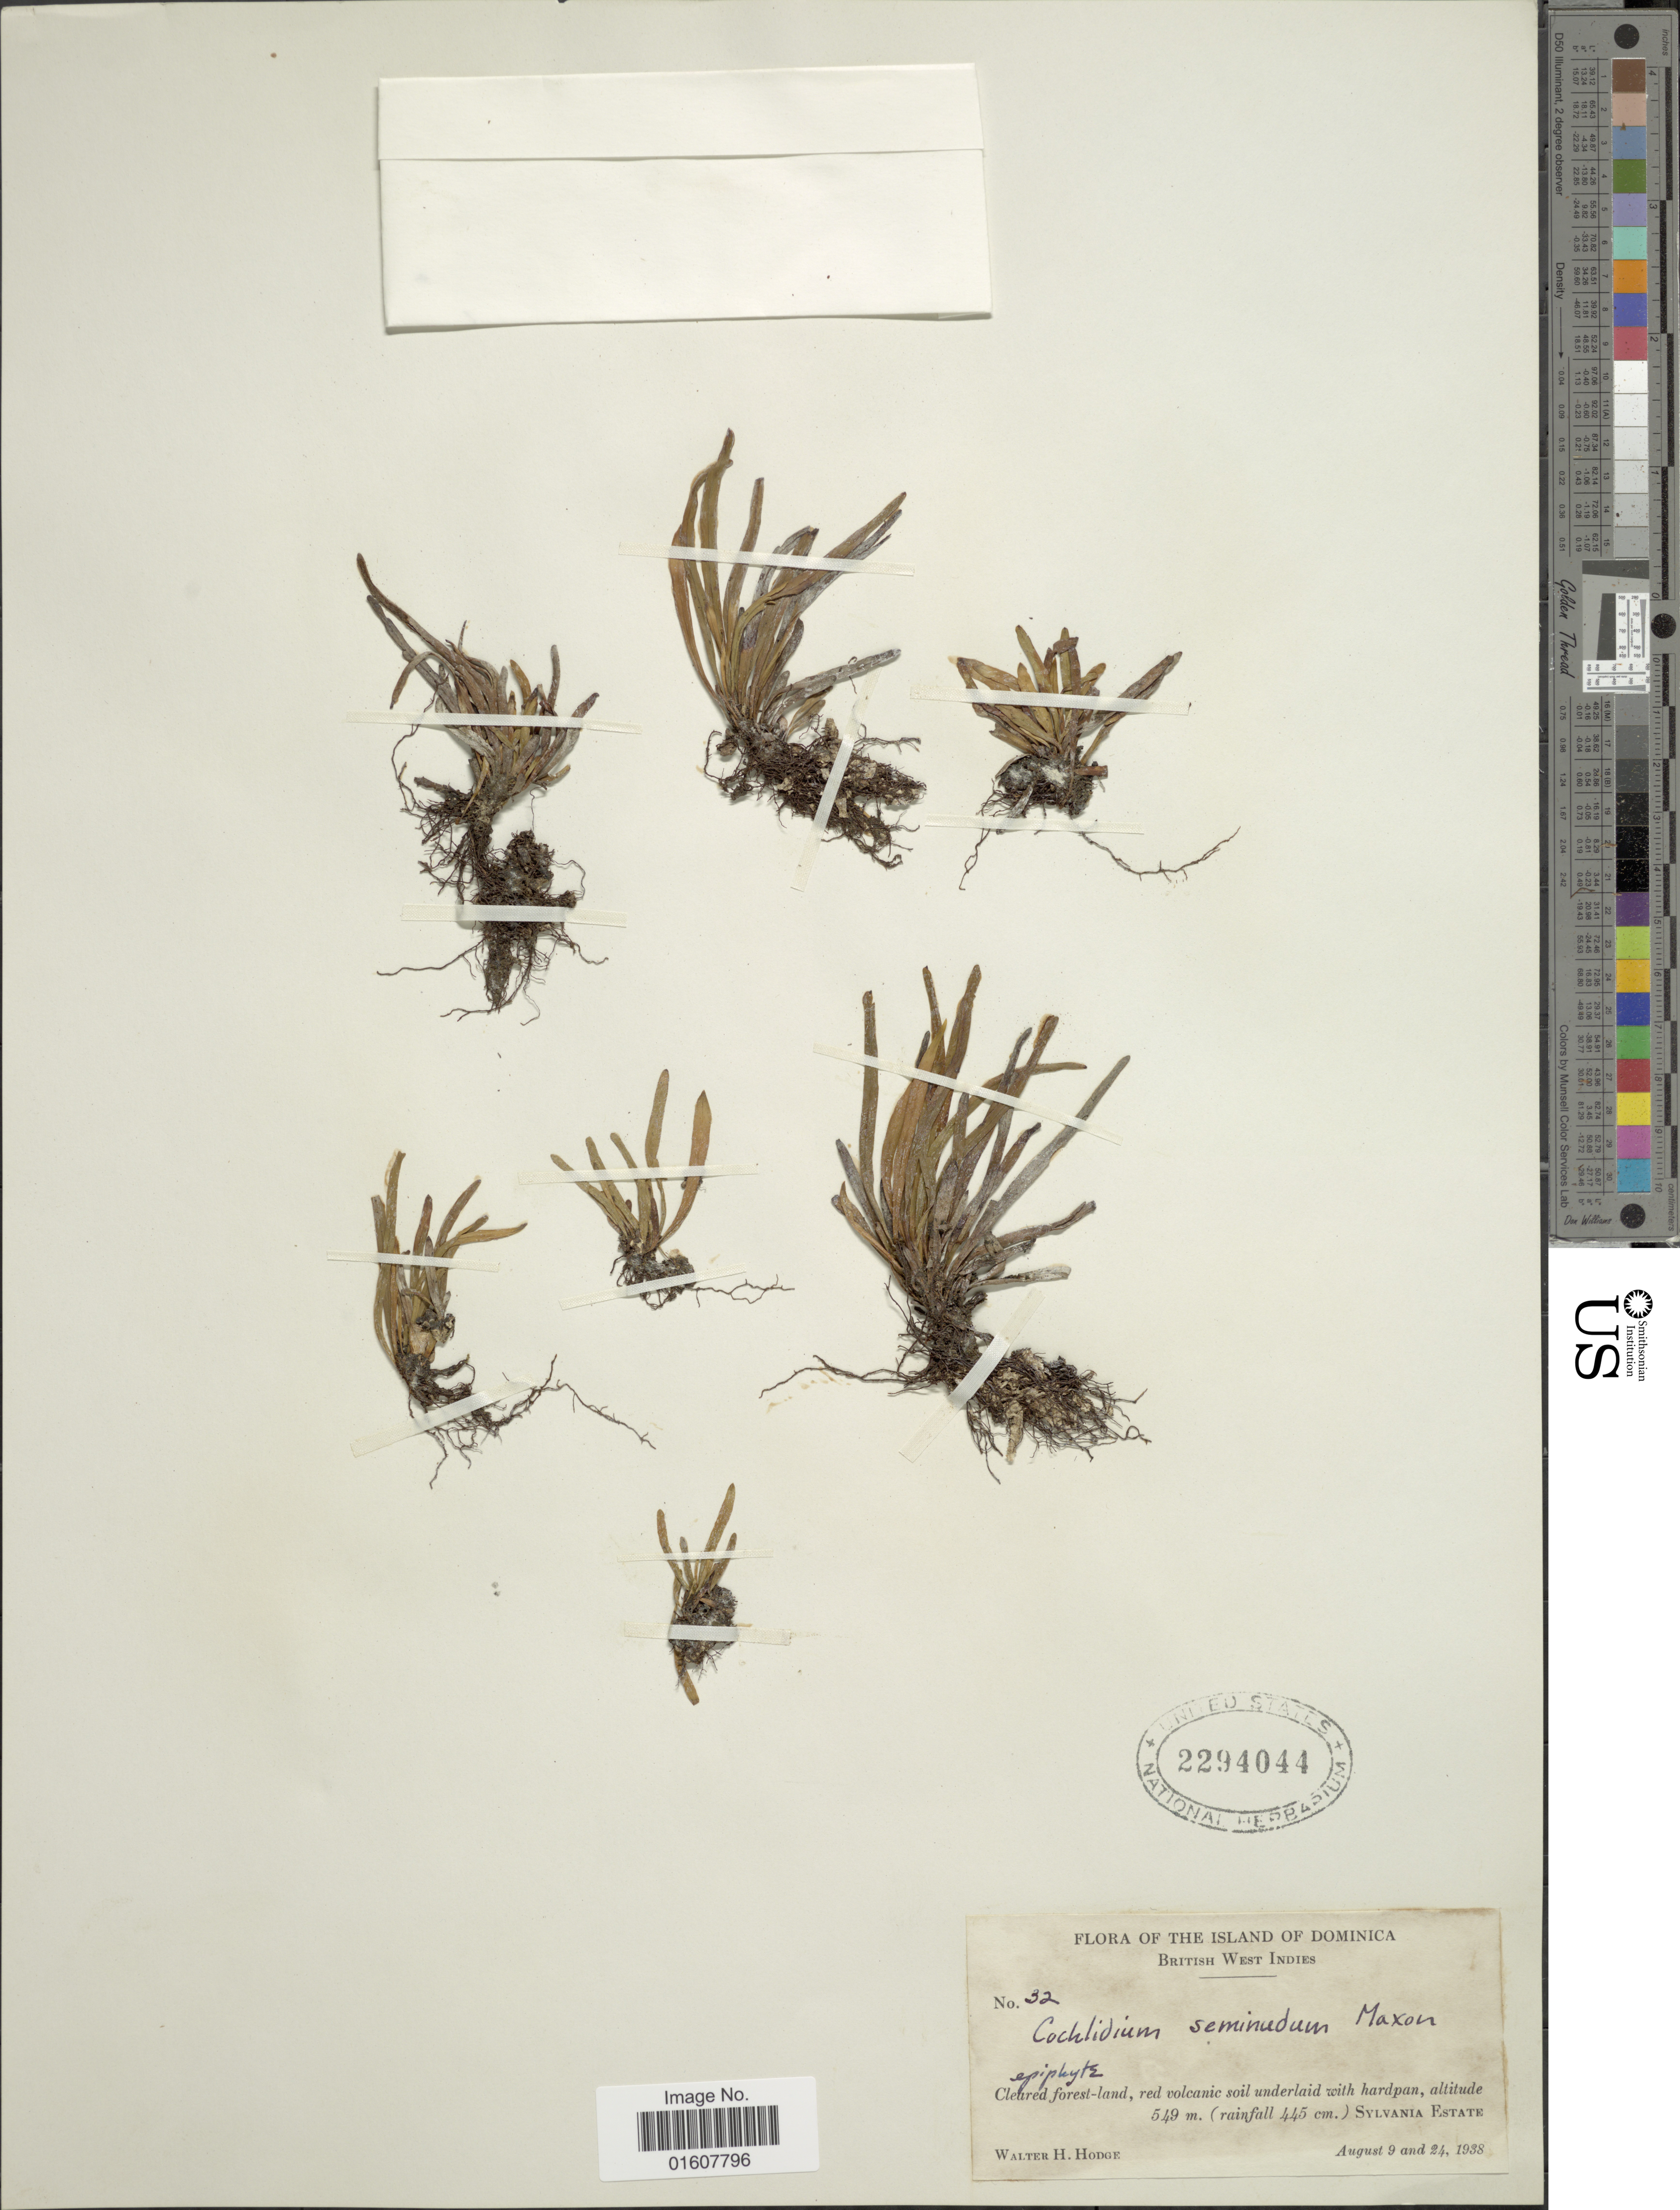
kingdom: Plantae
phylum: Tracheophyta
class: Polypodiopsida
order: Polypodiales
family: Polypodiaceae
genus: Cochlidium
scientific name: Cochlidium seminudum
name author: (Willd.) Maxon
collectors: W. Hodge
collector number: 32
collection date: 1938-08-09/1938-08-24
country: Dominica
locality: The Island of Dominica, British West Indies, Cleared forest-land, red volcanic soil underlaid with hardpan, Sylvana Estate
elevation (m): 549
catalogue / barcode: US 2294044